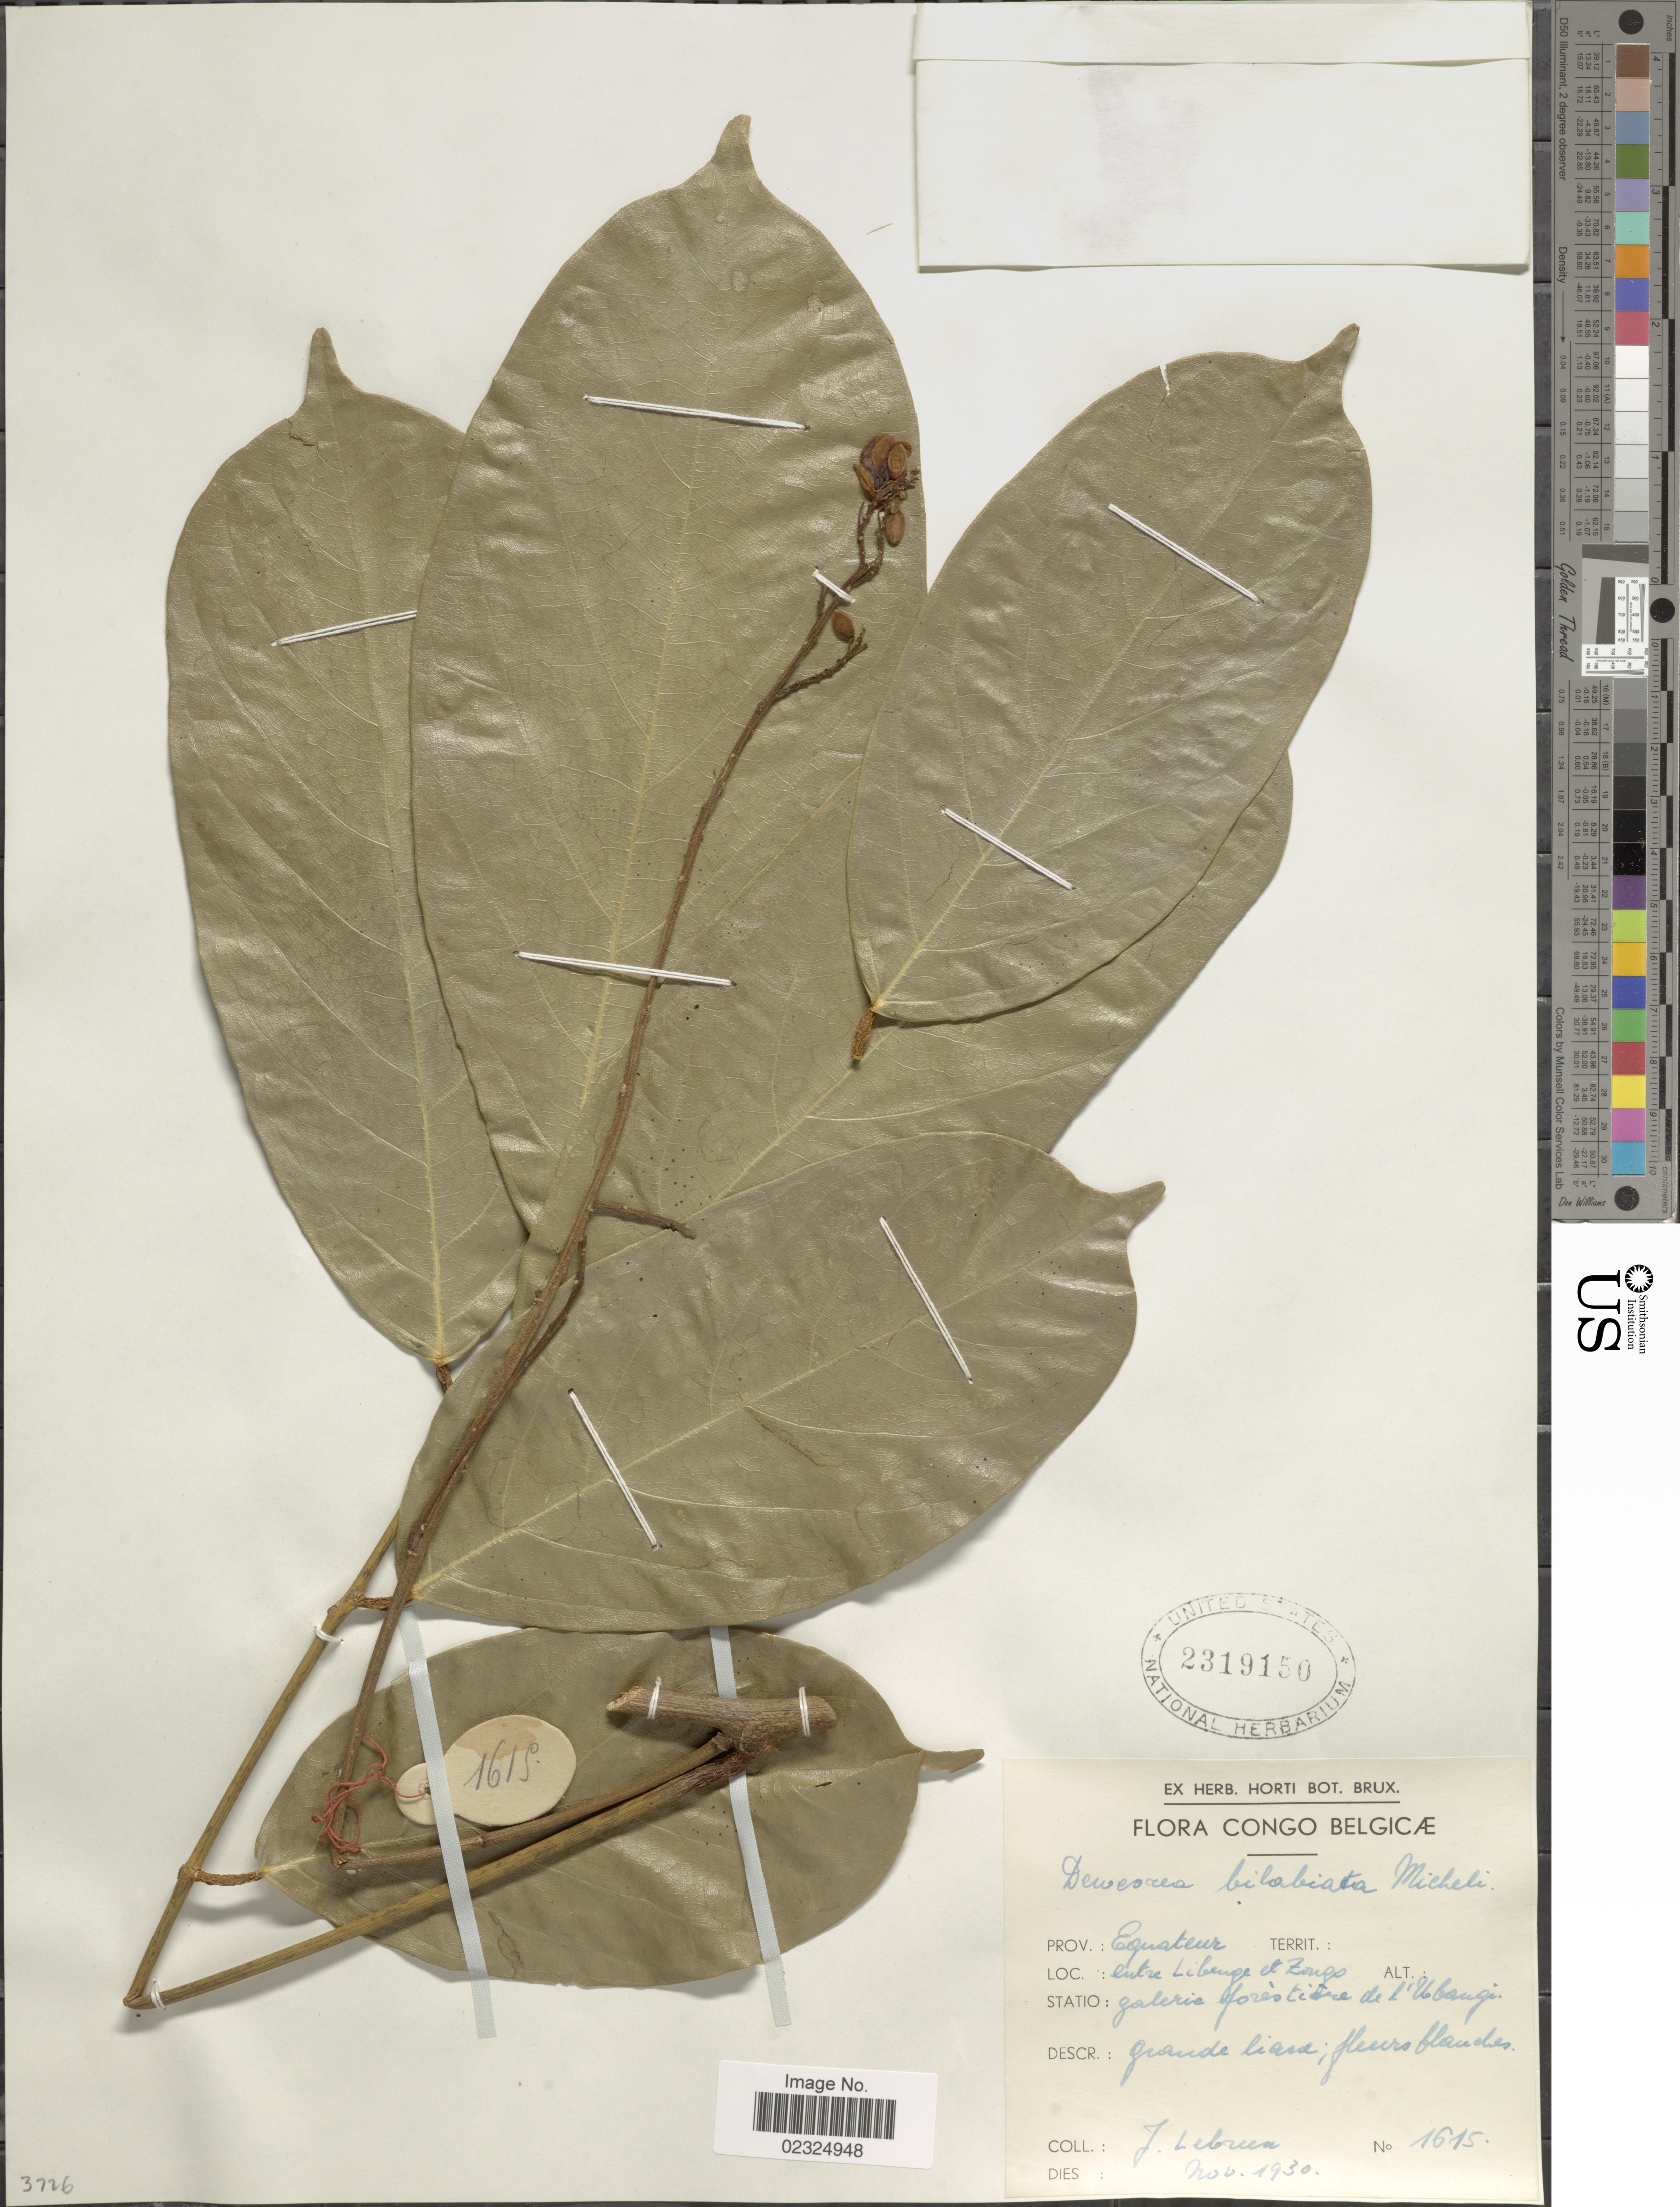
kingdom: Plantae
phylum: Tracheophyta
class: Magnoliopsida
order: Fabales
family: Fabaceae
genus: Dewevrea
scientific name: Dewevrea bilabiata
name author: Micheli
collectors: J. A. Lebrun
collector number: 1615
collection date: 1930-11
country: Congo, Democratic Republic of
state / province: Equateur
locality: Entre Libenge et Zongo, galerie forestiere de l'Ubangi.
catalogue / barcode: US 2319150